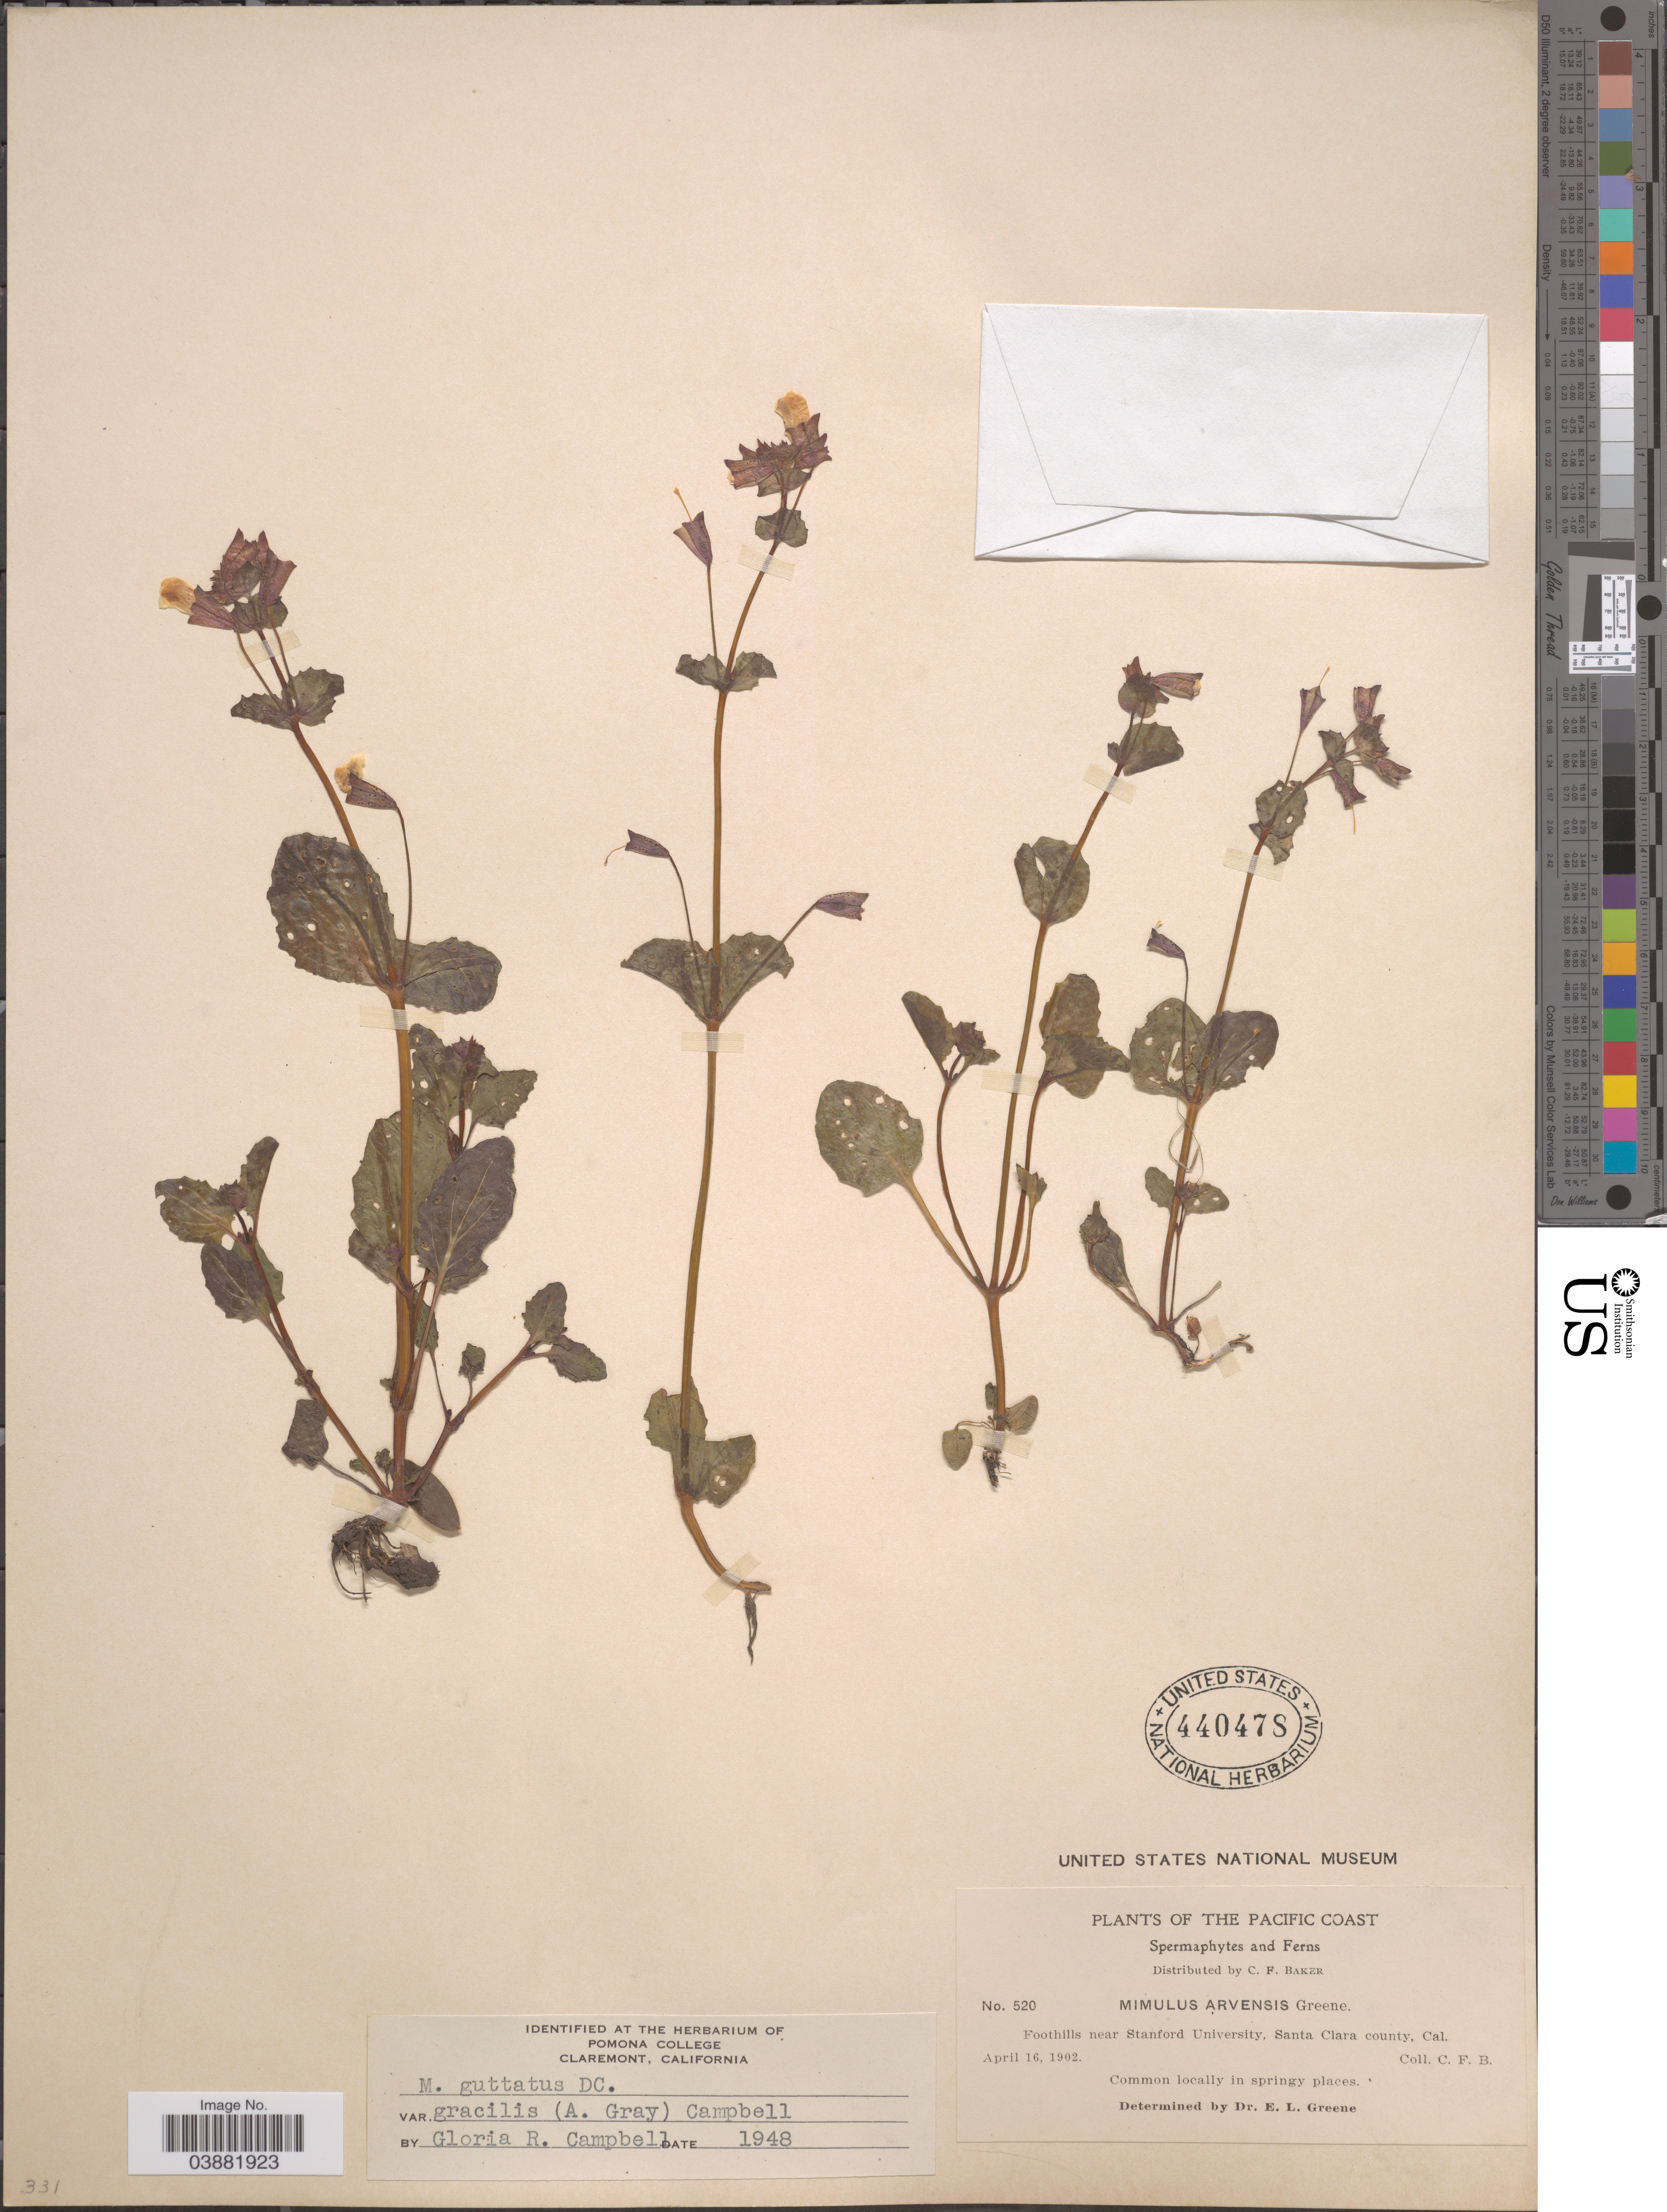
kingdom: Plantae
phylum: Tracheophyta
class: Magnoliopsida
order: Lamiales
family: Phrymaceae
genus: Mimulus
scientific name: Mimulus guttatus var. gracilis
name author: (A. Gray) G.R. Campb.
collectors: C. F. Baker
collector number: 520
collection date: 1902-04-16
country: United States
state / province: California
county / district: Santa Clara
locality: Pacific Coast. Foothills near Stanford University, Santa Clara county.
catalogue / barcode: US 440478